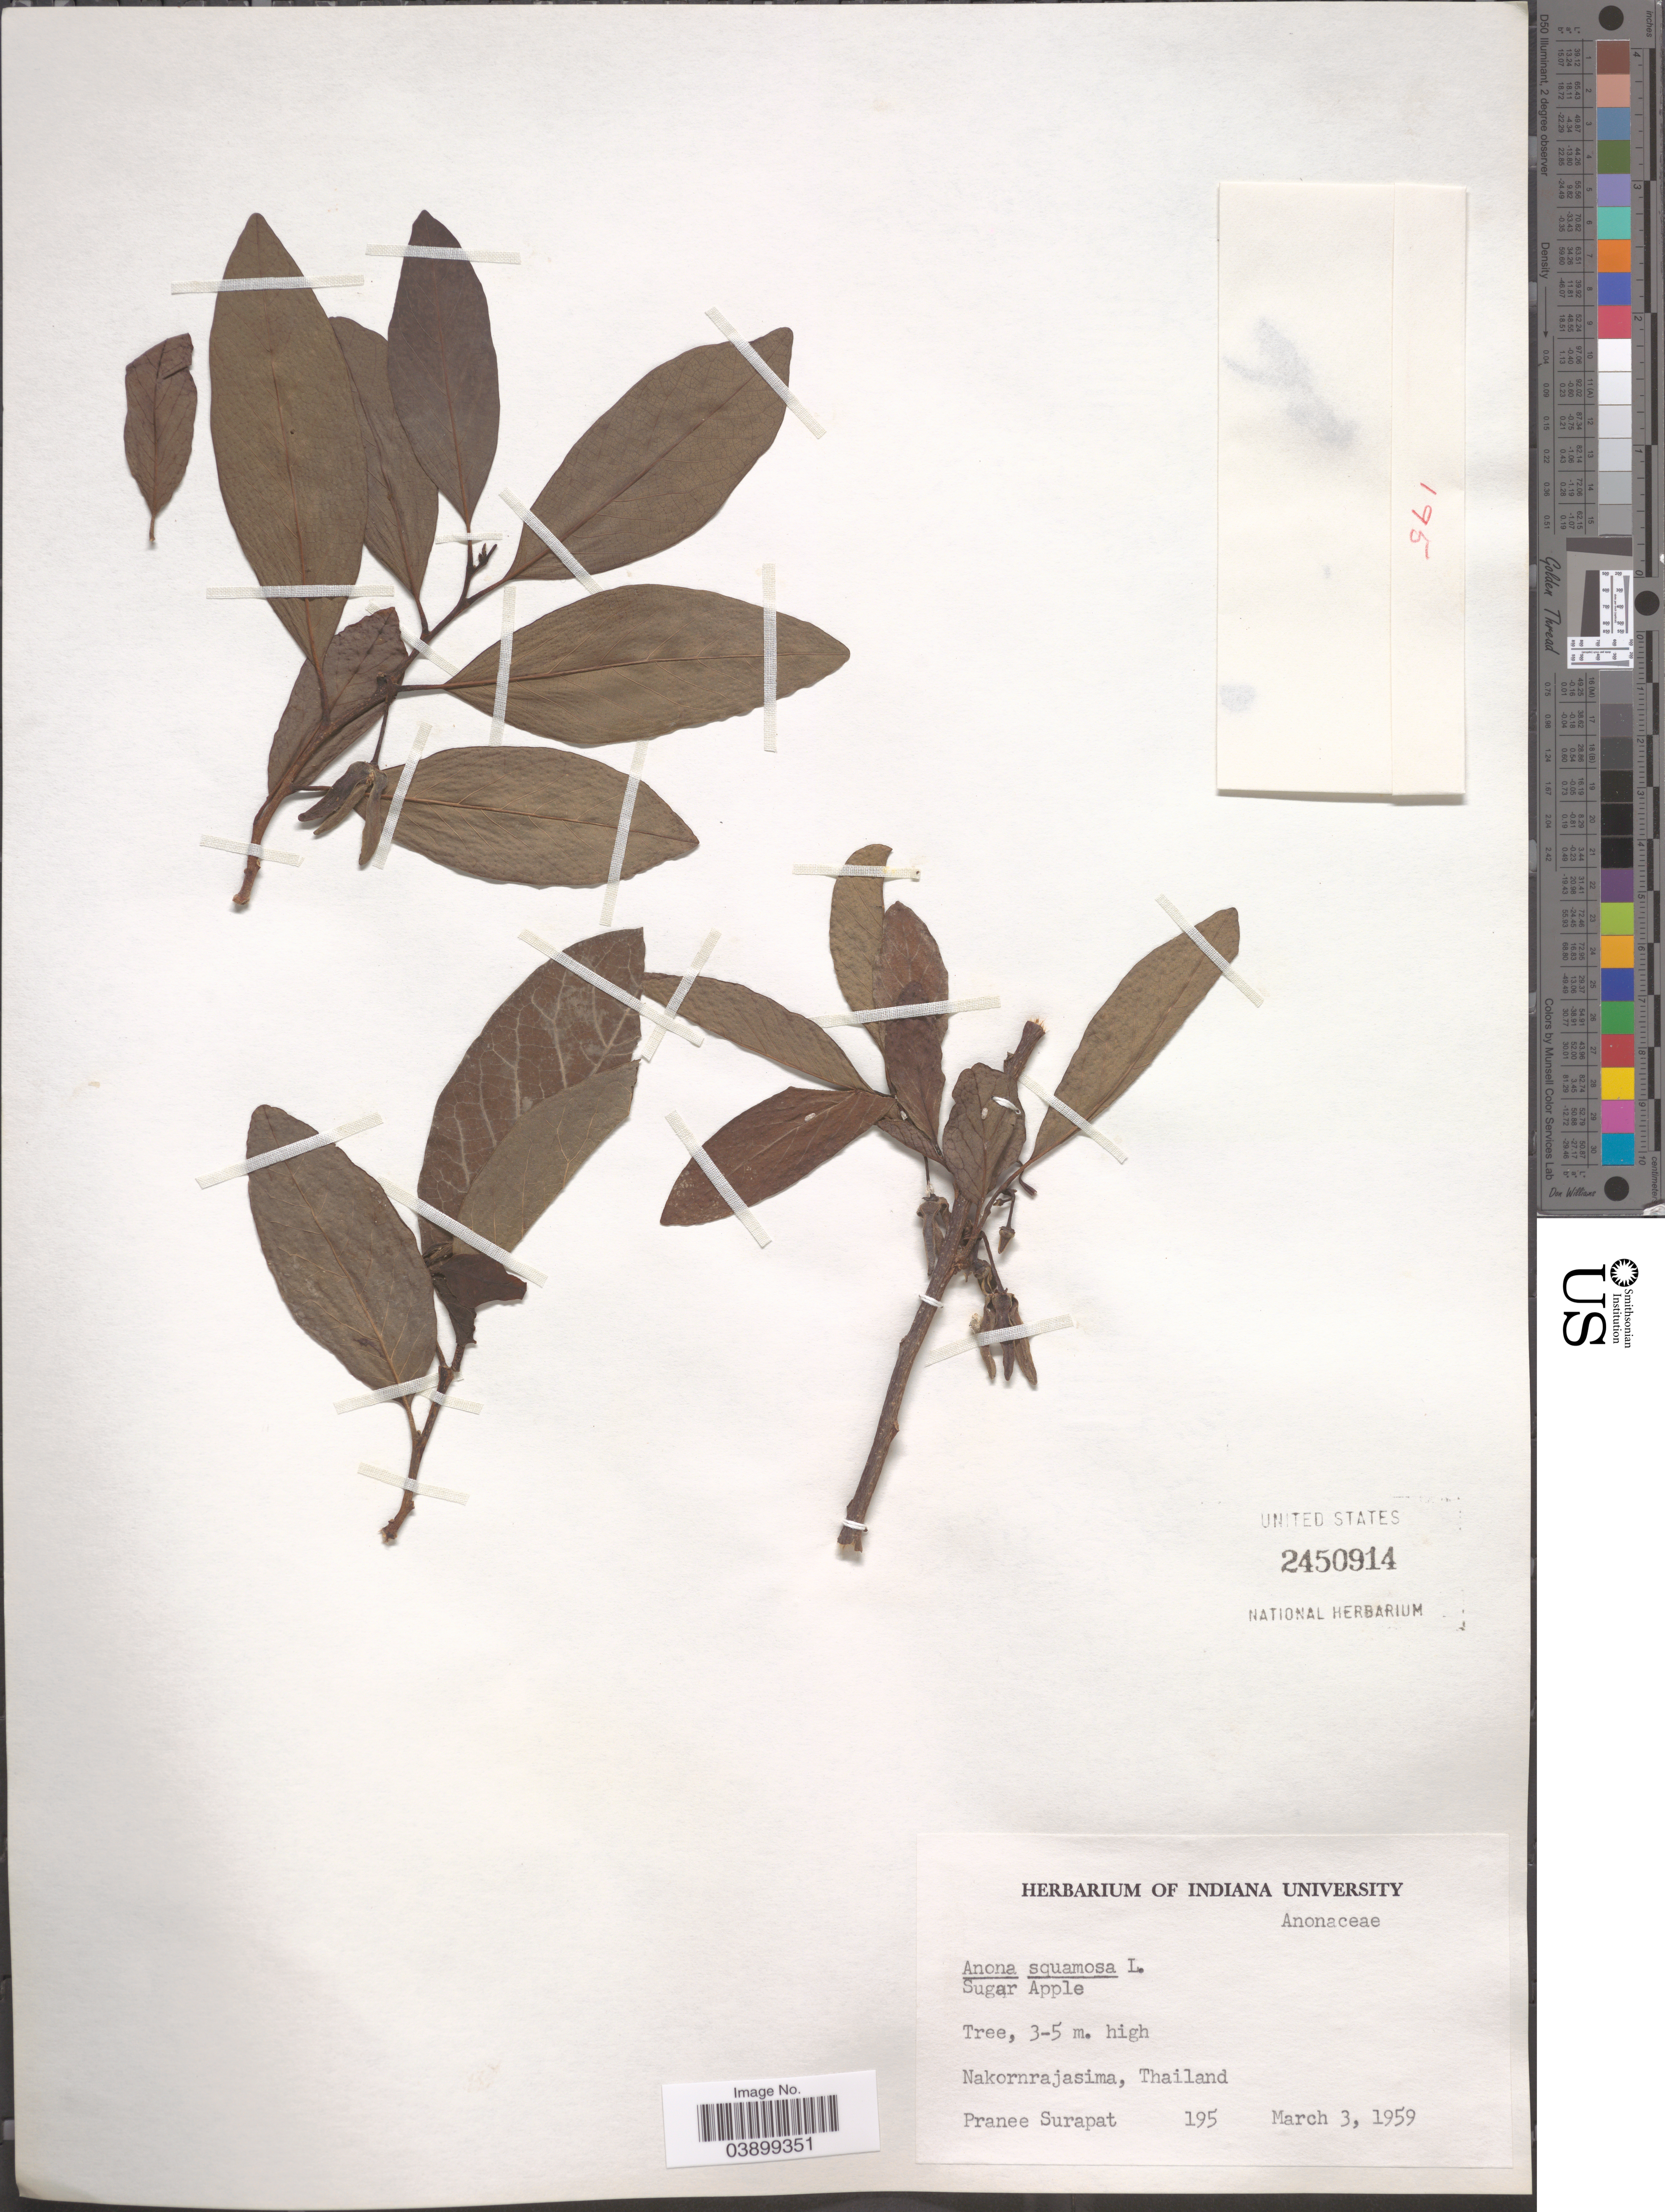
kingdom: Plantae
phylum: Tracheophyta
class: Magnoliopsida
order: Magnoliales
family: Annonaceae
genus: Annona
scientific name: Annona squamosa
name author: L.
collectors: P. Surapat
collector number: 195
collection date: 1959-03-03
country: Thailand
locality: Nakornrajasima.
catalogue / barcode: US 2450914